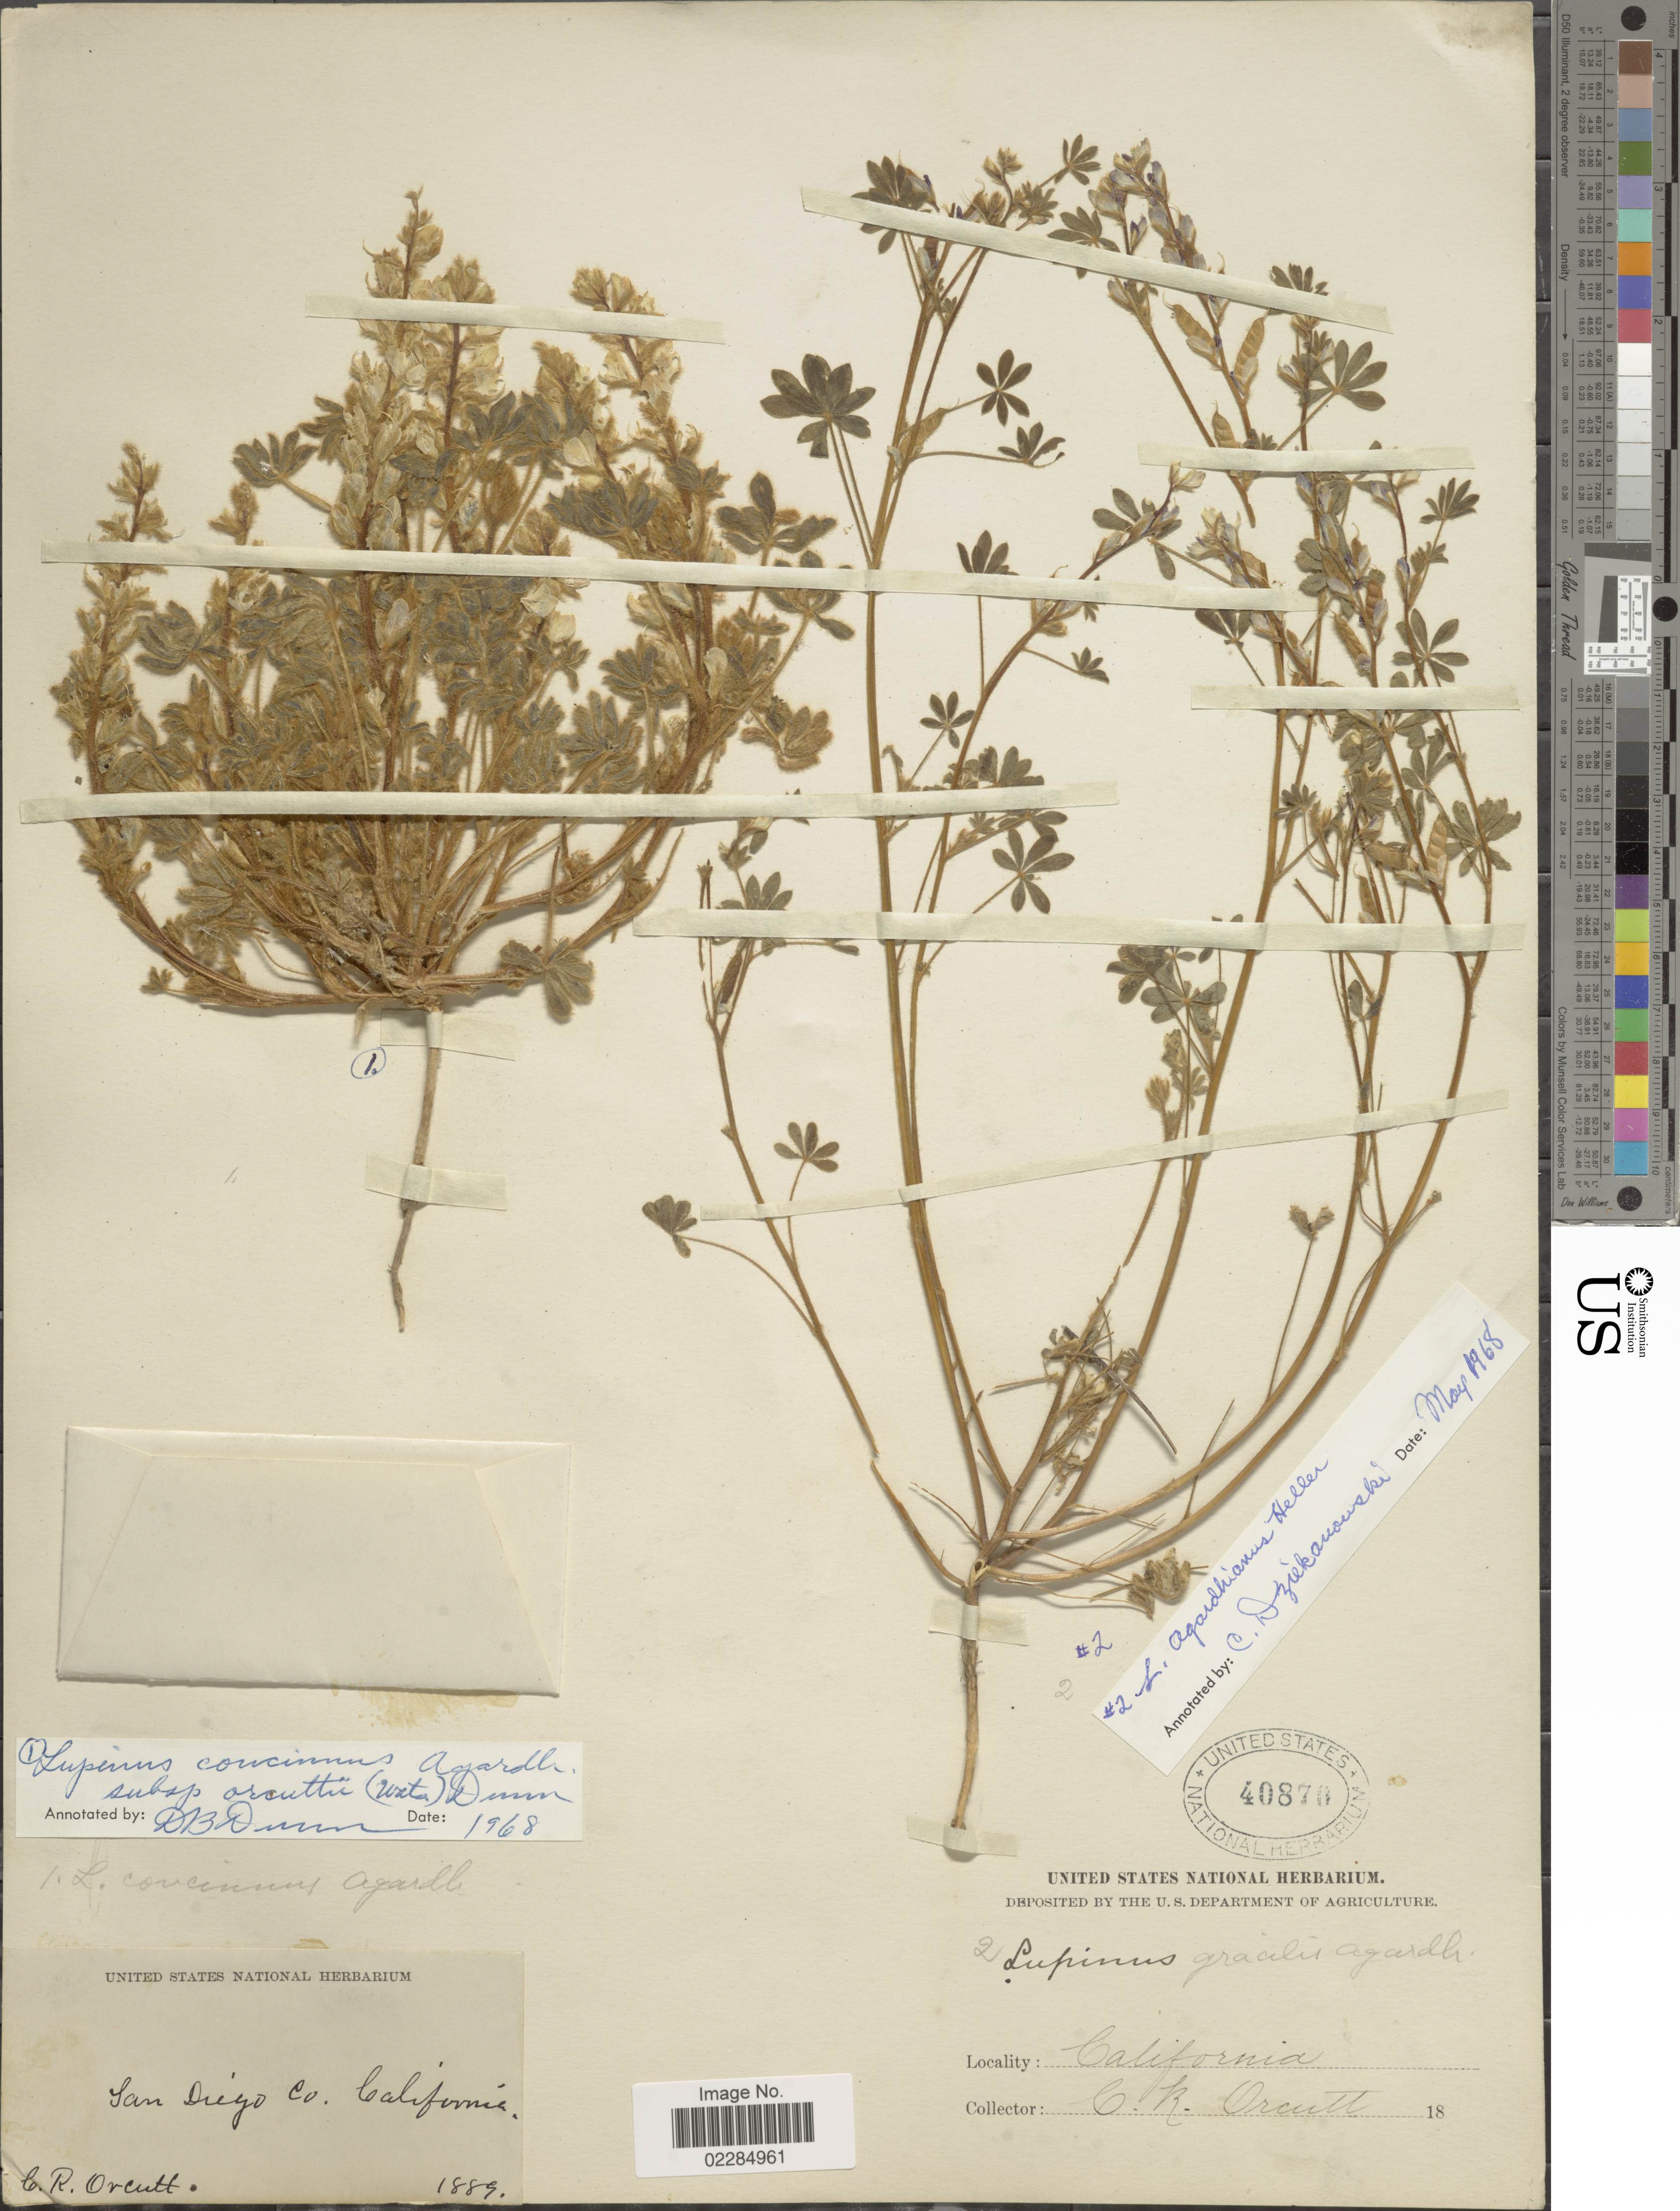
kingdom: Plantae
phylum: Tracheophyta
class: Magnoliopsida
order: Fabales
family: Fabaceae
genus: Lupinus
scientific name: Lupinus concinnus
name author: J. Agardh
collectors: C. R. Orcutt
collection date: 1889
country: United States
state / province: California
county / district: San Diego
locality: San Diego Co.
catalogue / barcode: US 40870